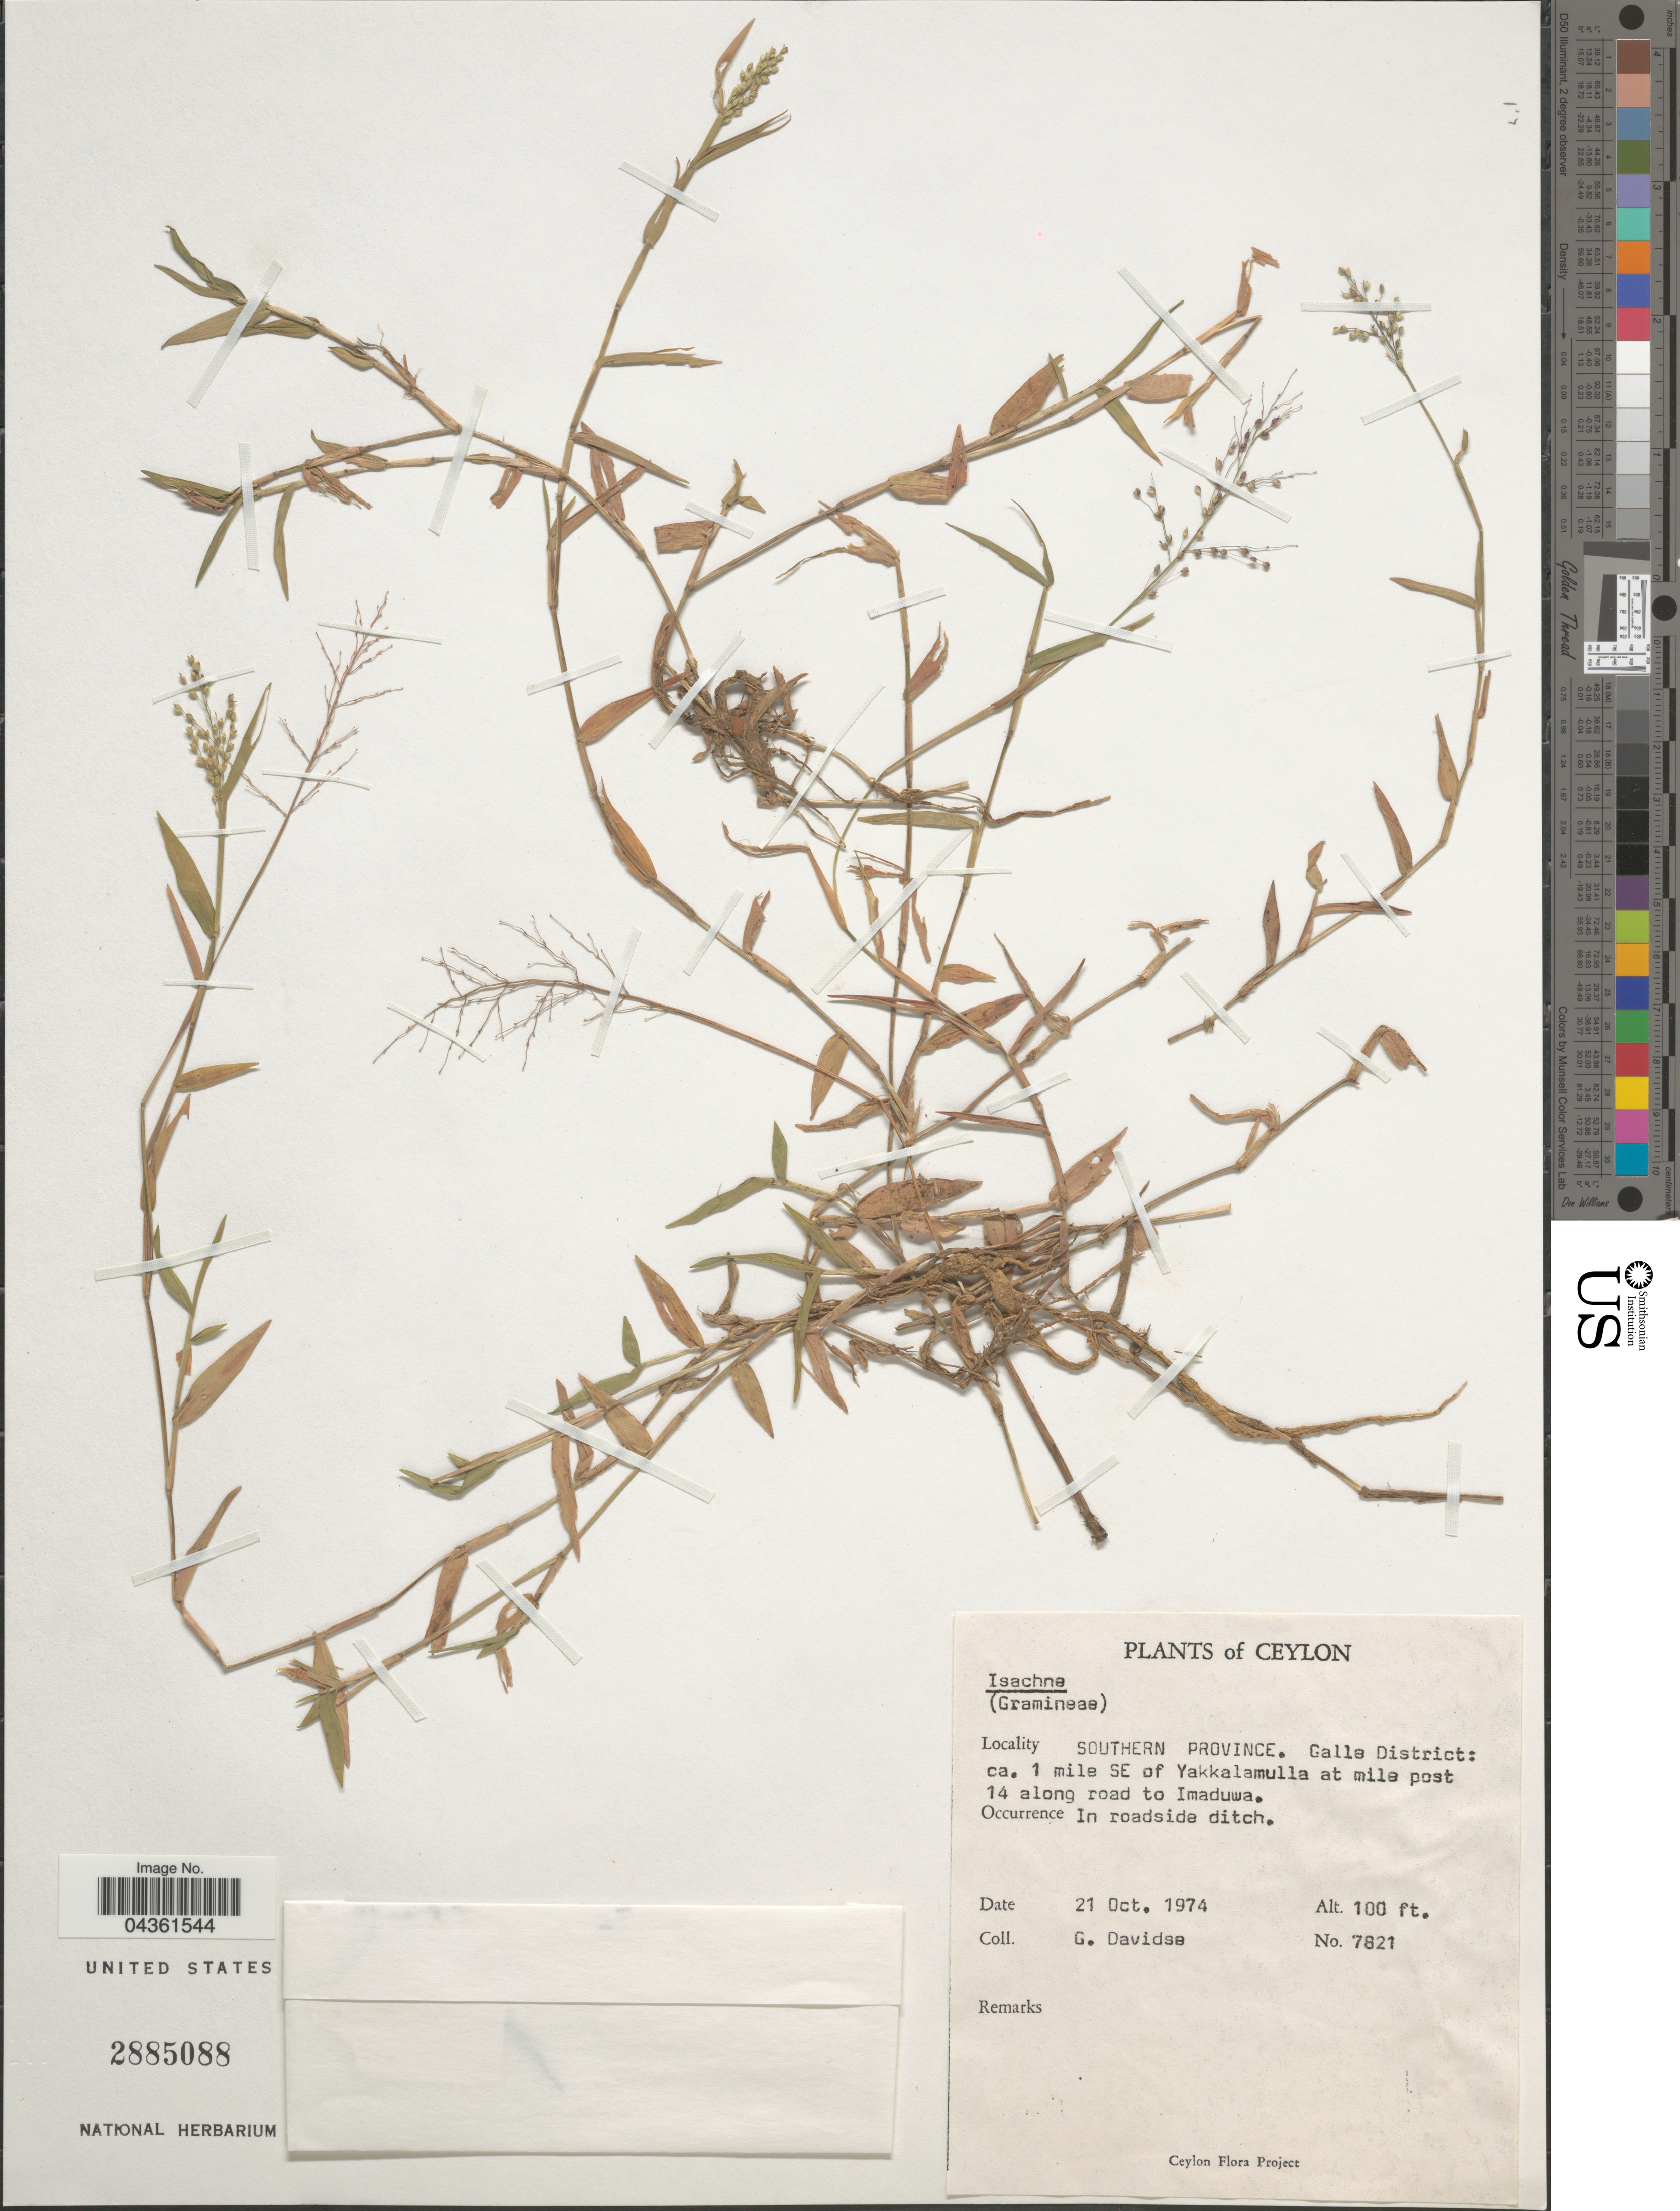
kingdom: Plantae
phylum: Tracheophyta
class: Liliopsida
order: Poales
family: Poaceae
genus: Isachne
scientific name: Isachne globosa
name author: (Thunb.) Kuntze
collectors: G. Davidse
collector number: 7821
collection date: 1974-10-21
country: Sri Lanka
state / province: Southern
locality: Ceylon. Galla District: ca. 1 mile SE of Yakkalamulla at mile post 14 along road to Imaduwa.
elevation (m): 30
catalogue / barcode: US 2885088